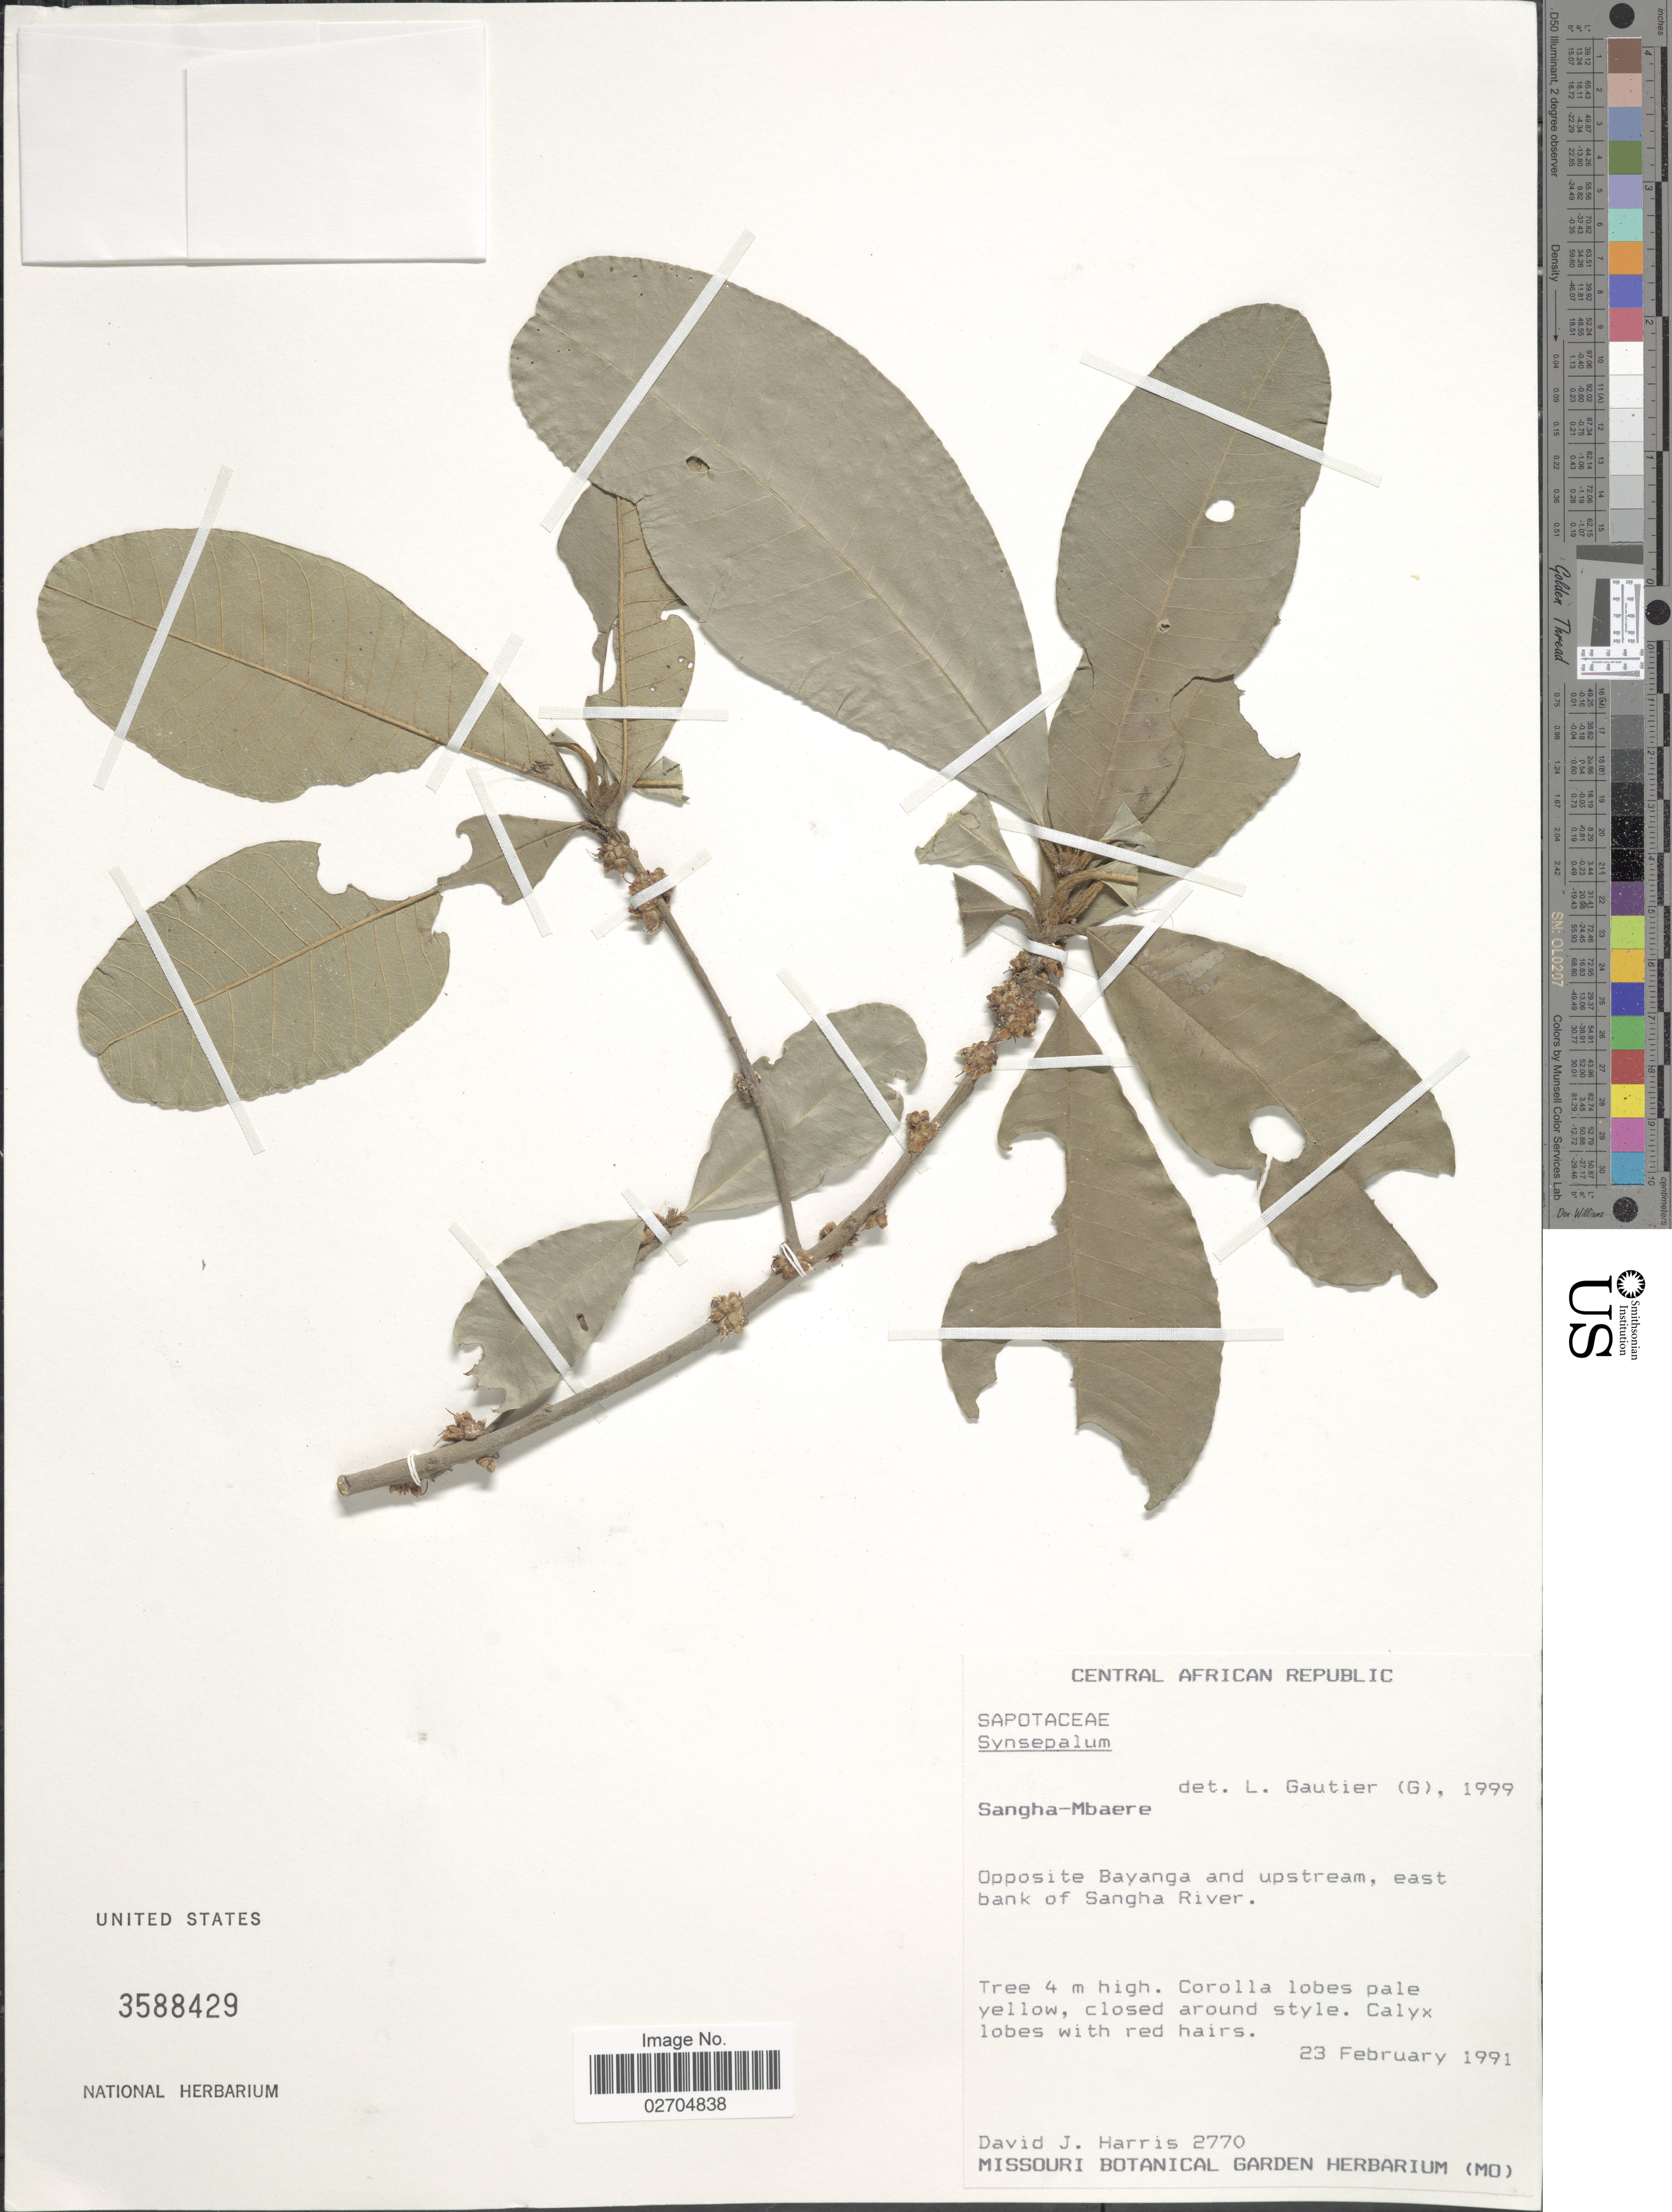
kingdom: Plantae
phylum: Tracheophyta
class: Magnoliopsida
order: Ericales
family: Sapotaceae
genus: Synsepalum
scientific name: Synsepalum sp.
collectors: D. J. Harris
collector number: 2770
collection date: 1991-02-23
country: Central African Republic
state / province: Sangha-Mbaere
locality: Opposite Bayanga and upstream, east bank of Sangha River.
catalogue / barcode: US 3588429